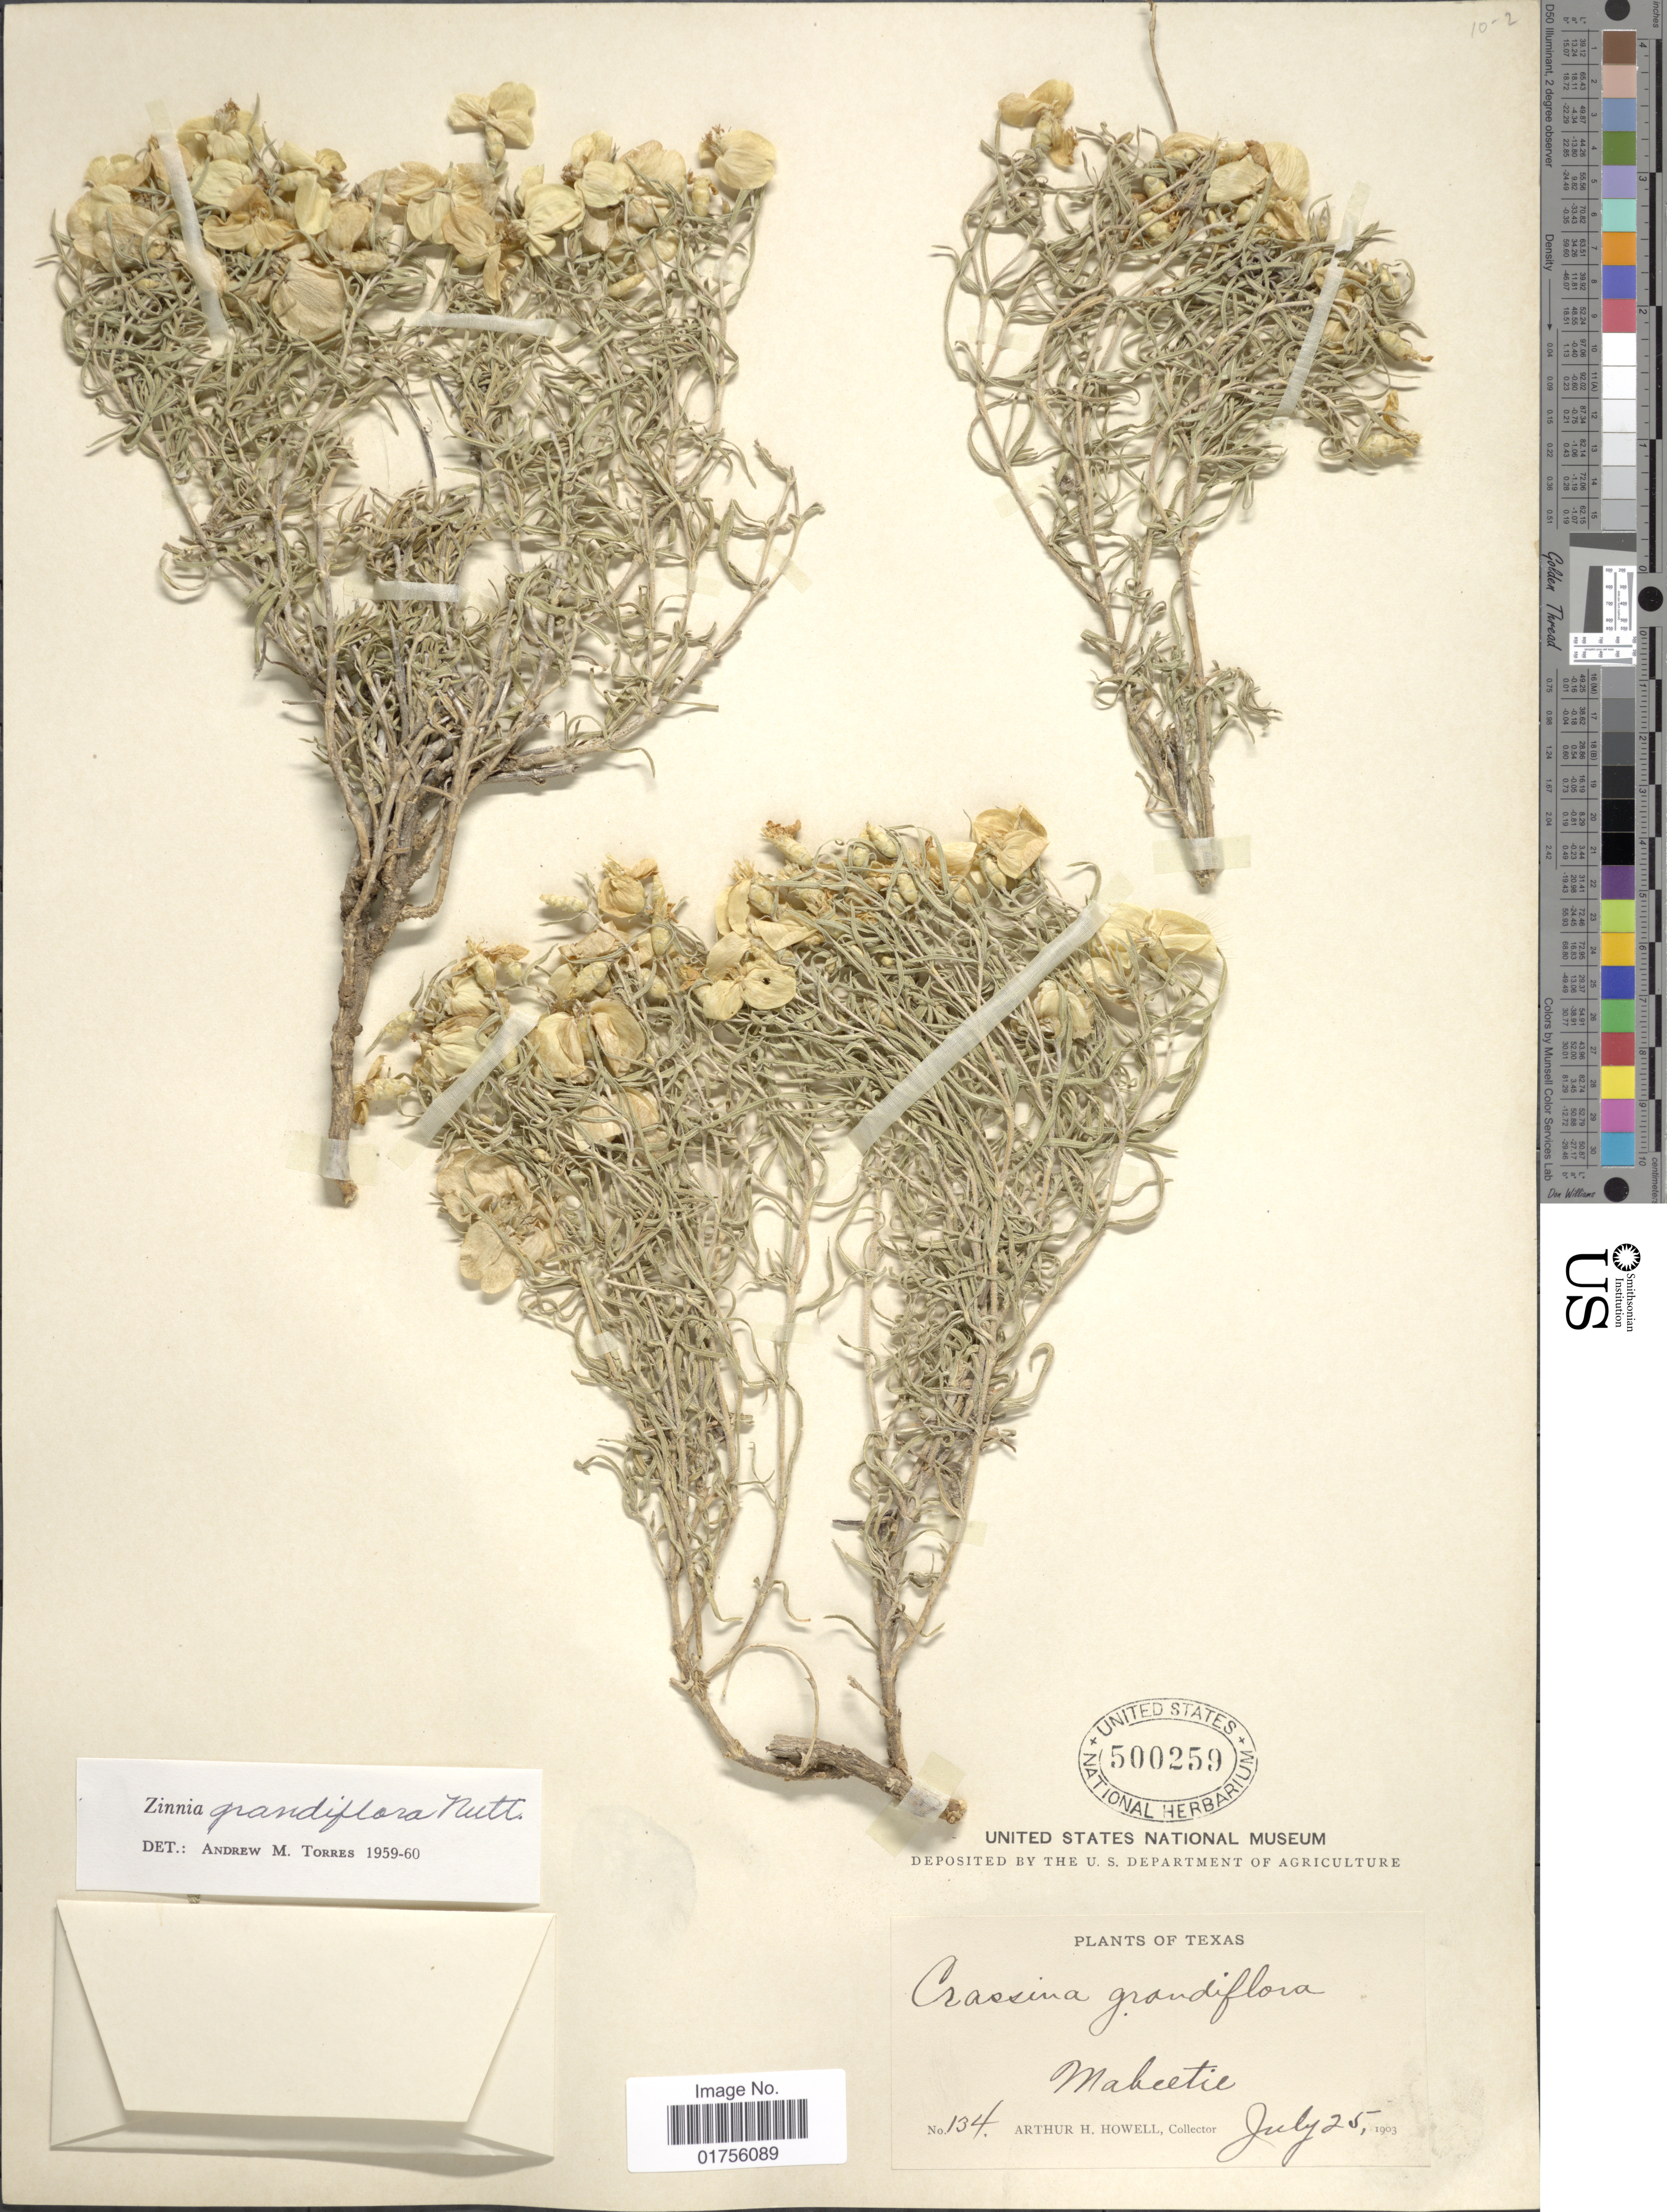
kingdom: Plantae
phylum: Tracheophyta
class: Magnoliopsida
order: Asterales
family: Asteraceae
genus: Zinnia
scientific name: Zinnia grandiflora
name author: Nutt.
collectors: A. H. Howell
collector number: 134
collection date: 1903-07-25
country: United States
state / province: Texas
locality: Makeetie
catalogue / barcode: US 500259